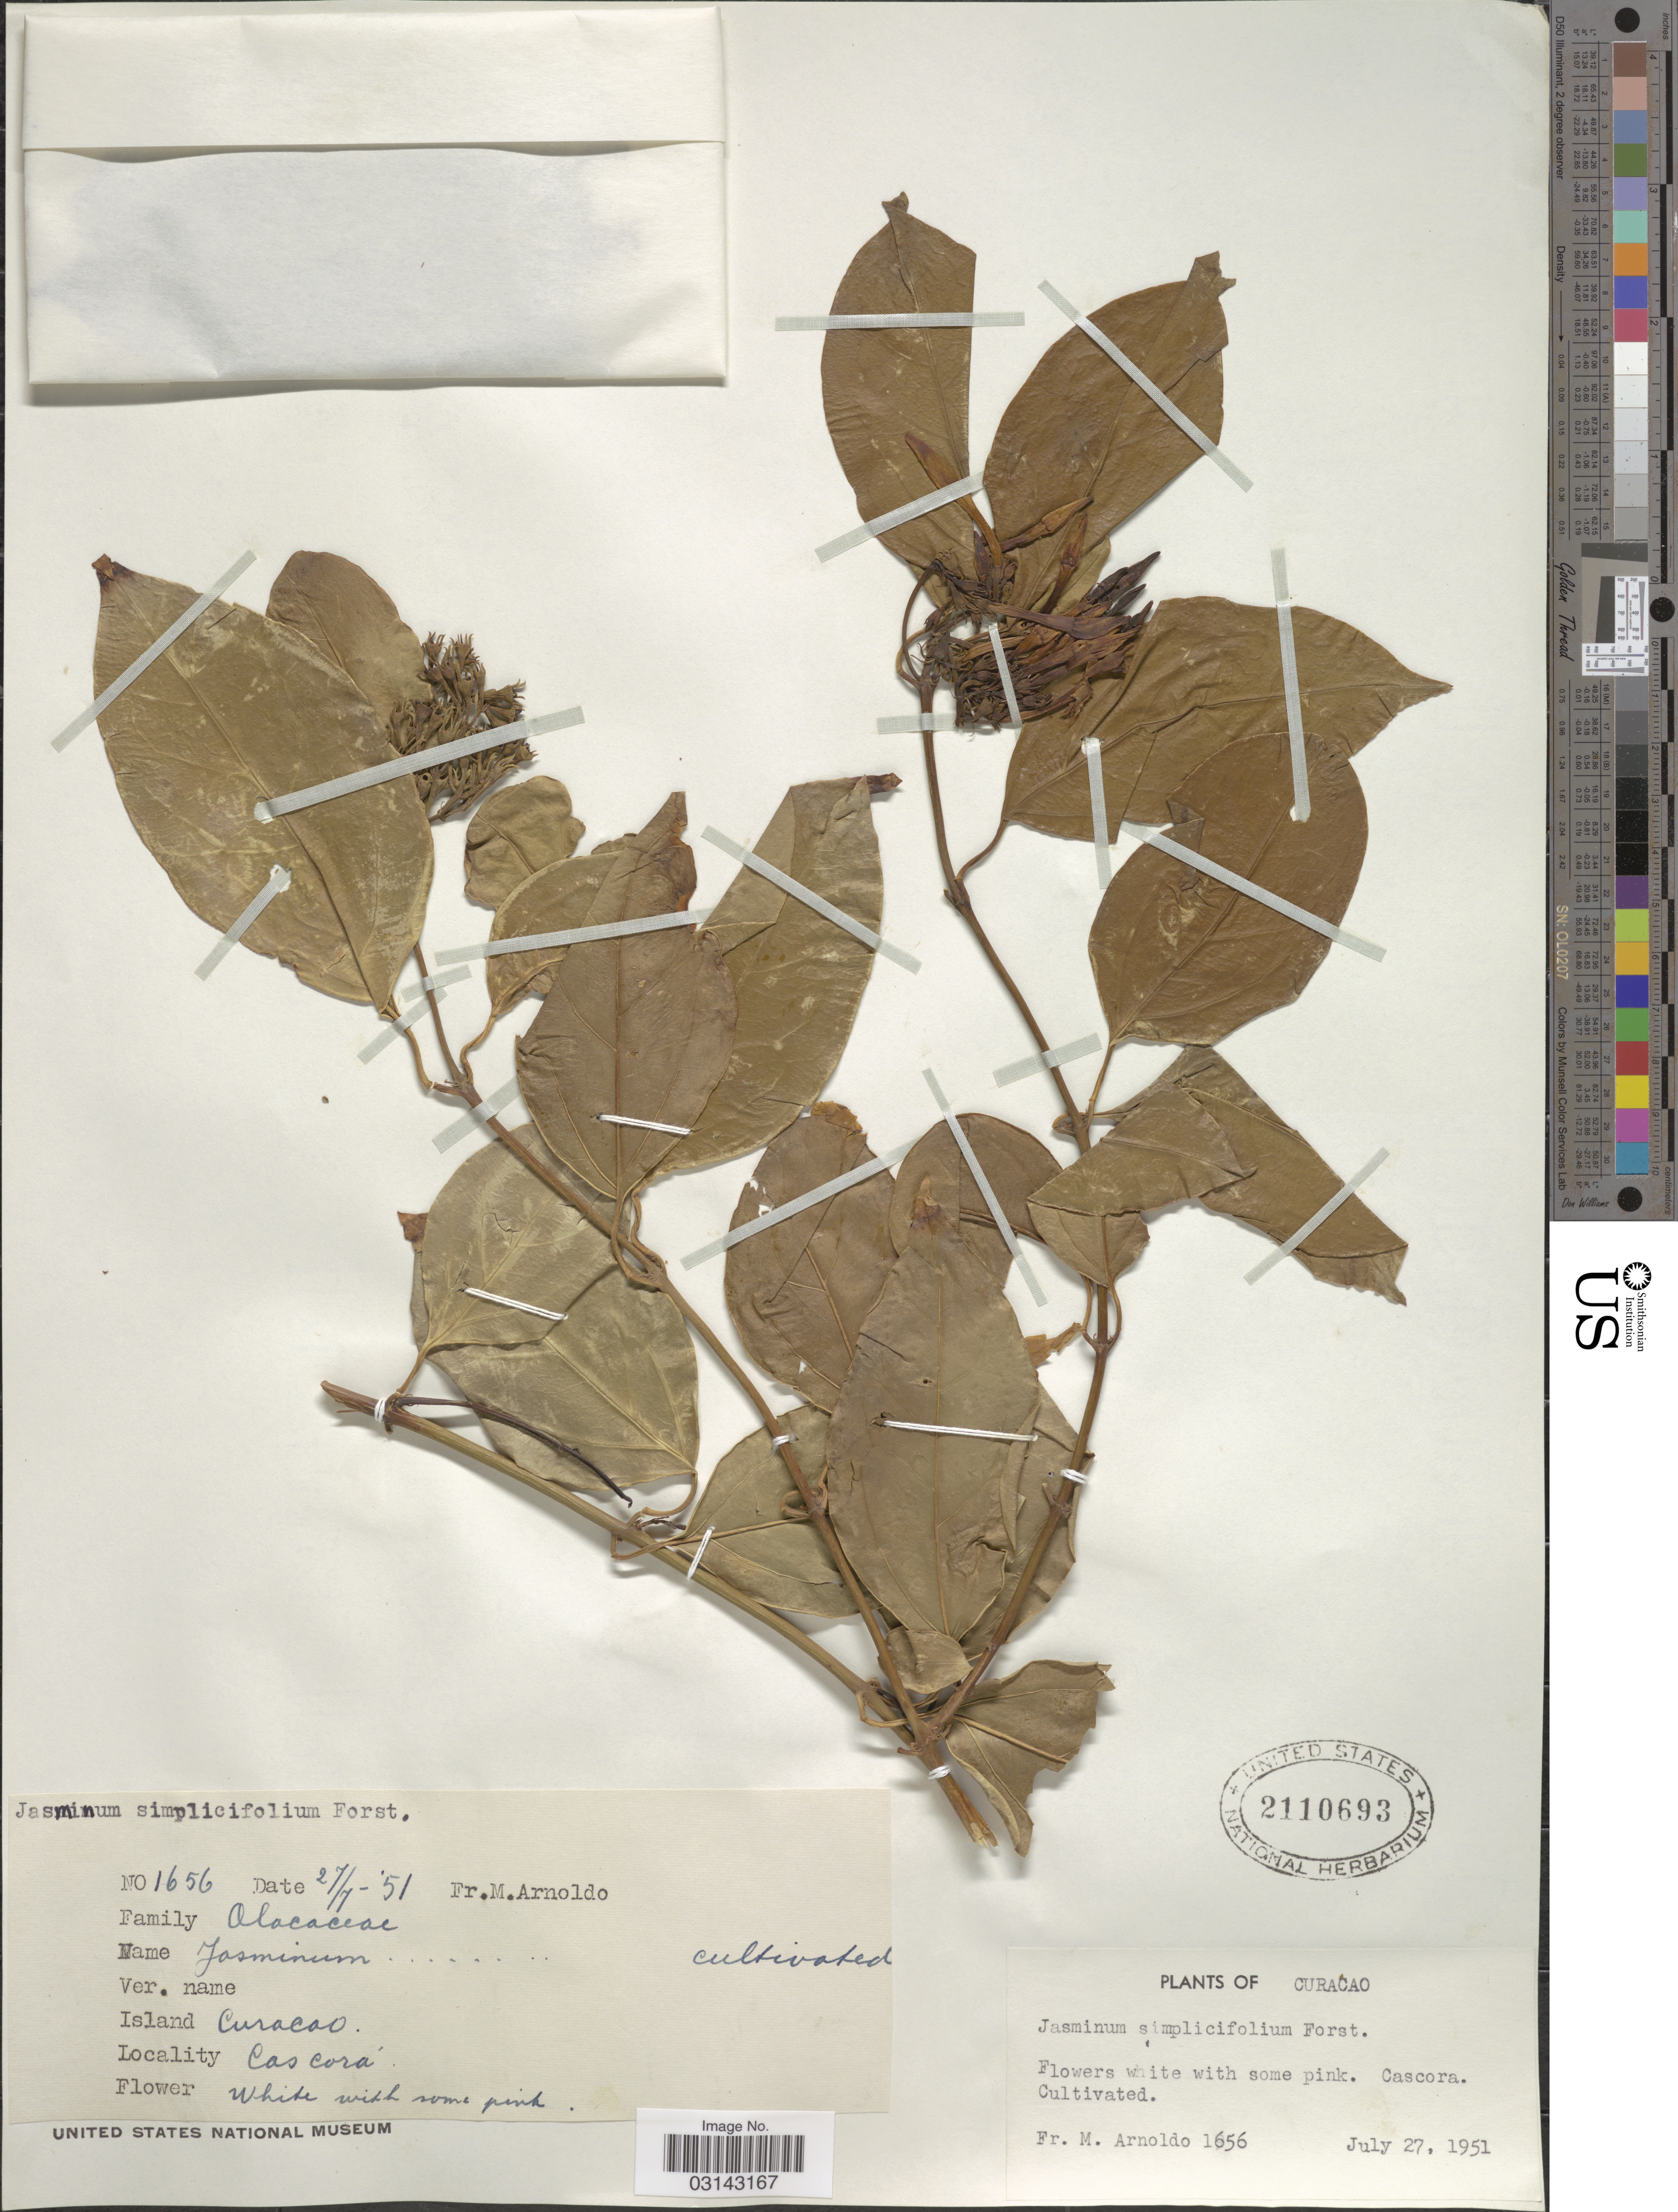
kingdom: Plantae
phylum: Tracheophyta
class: Magnoliopsida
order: Lamiales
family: Oleaceae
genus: Jasminum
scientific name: Jasminum simplicifolium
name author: G. Forst.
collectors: N. Arnoldo-Broeders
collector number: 1656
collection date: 1951-07-27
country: Curaçao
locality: Island Curacao. Cascorá.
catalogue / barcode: US 2110693